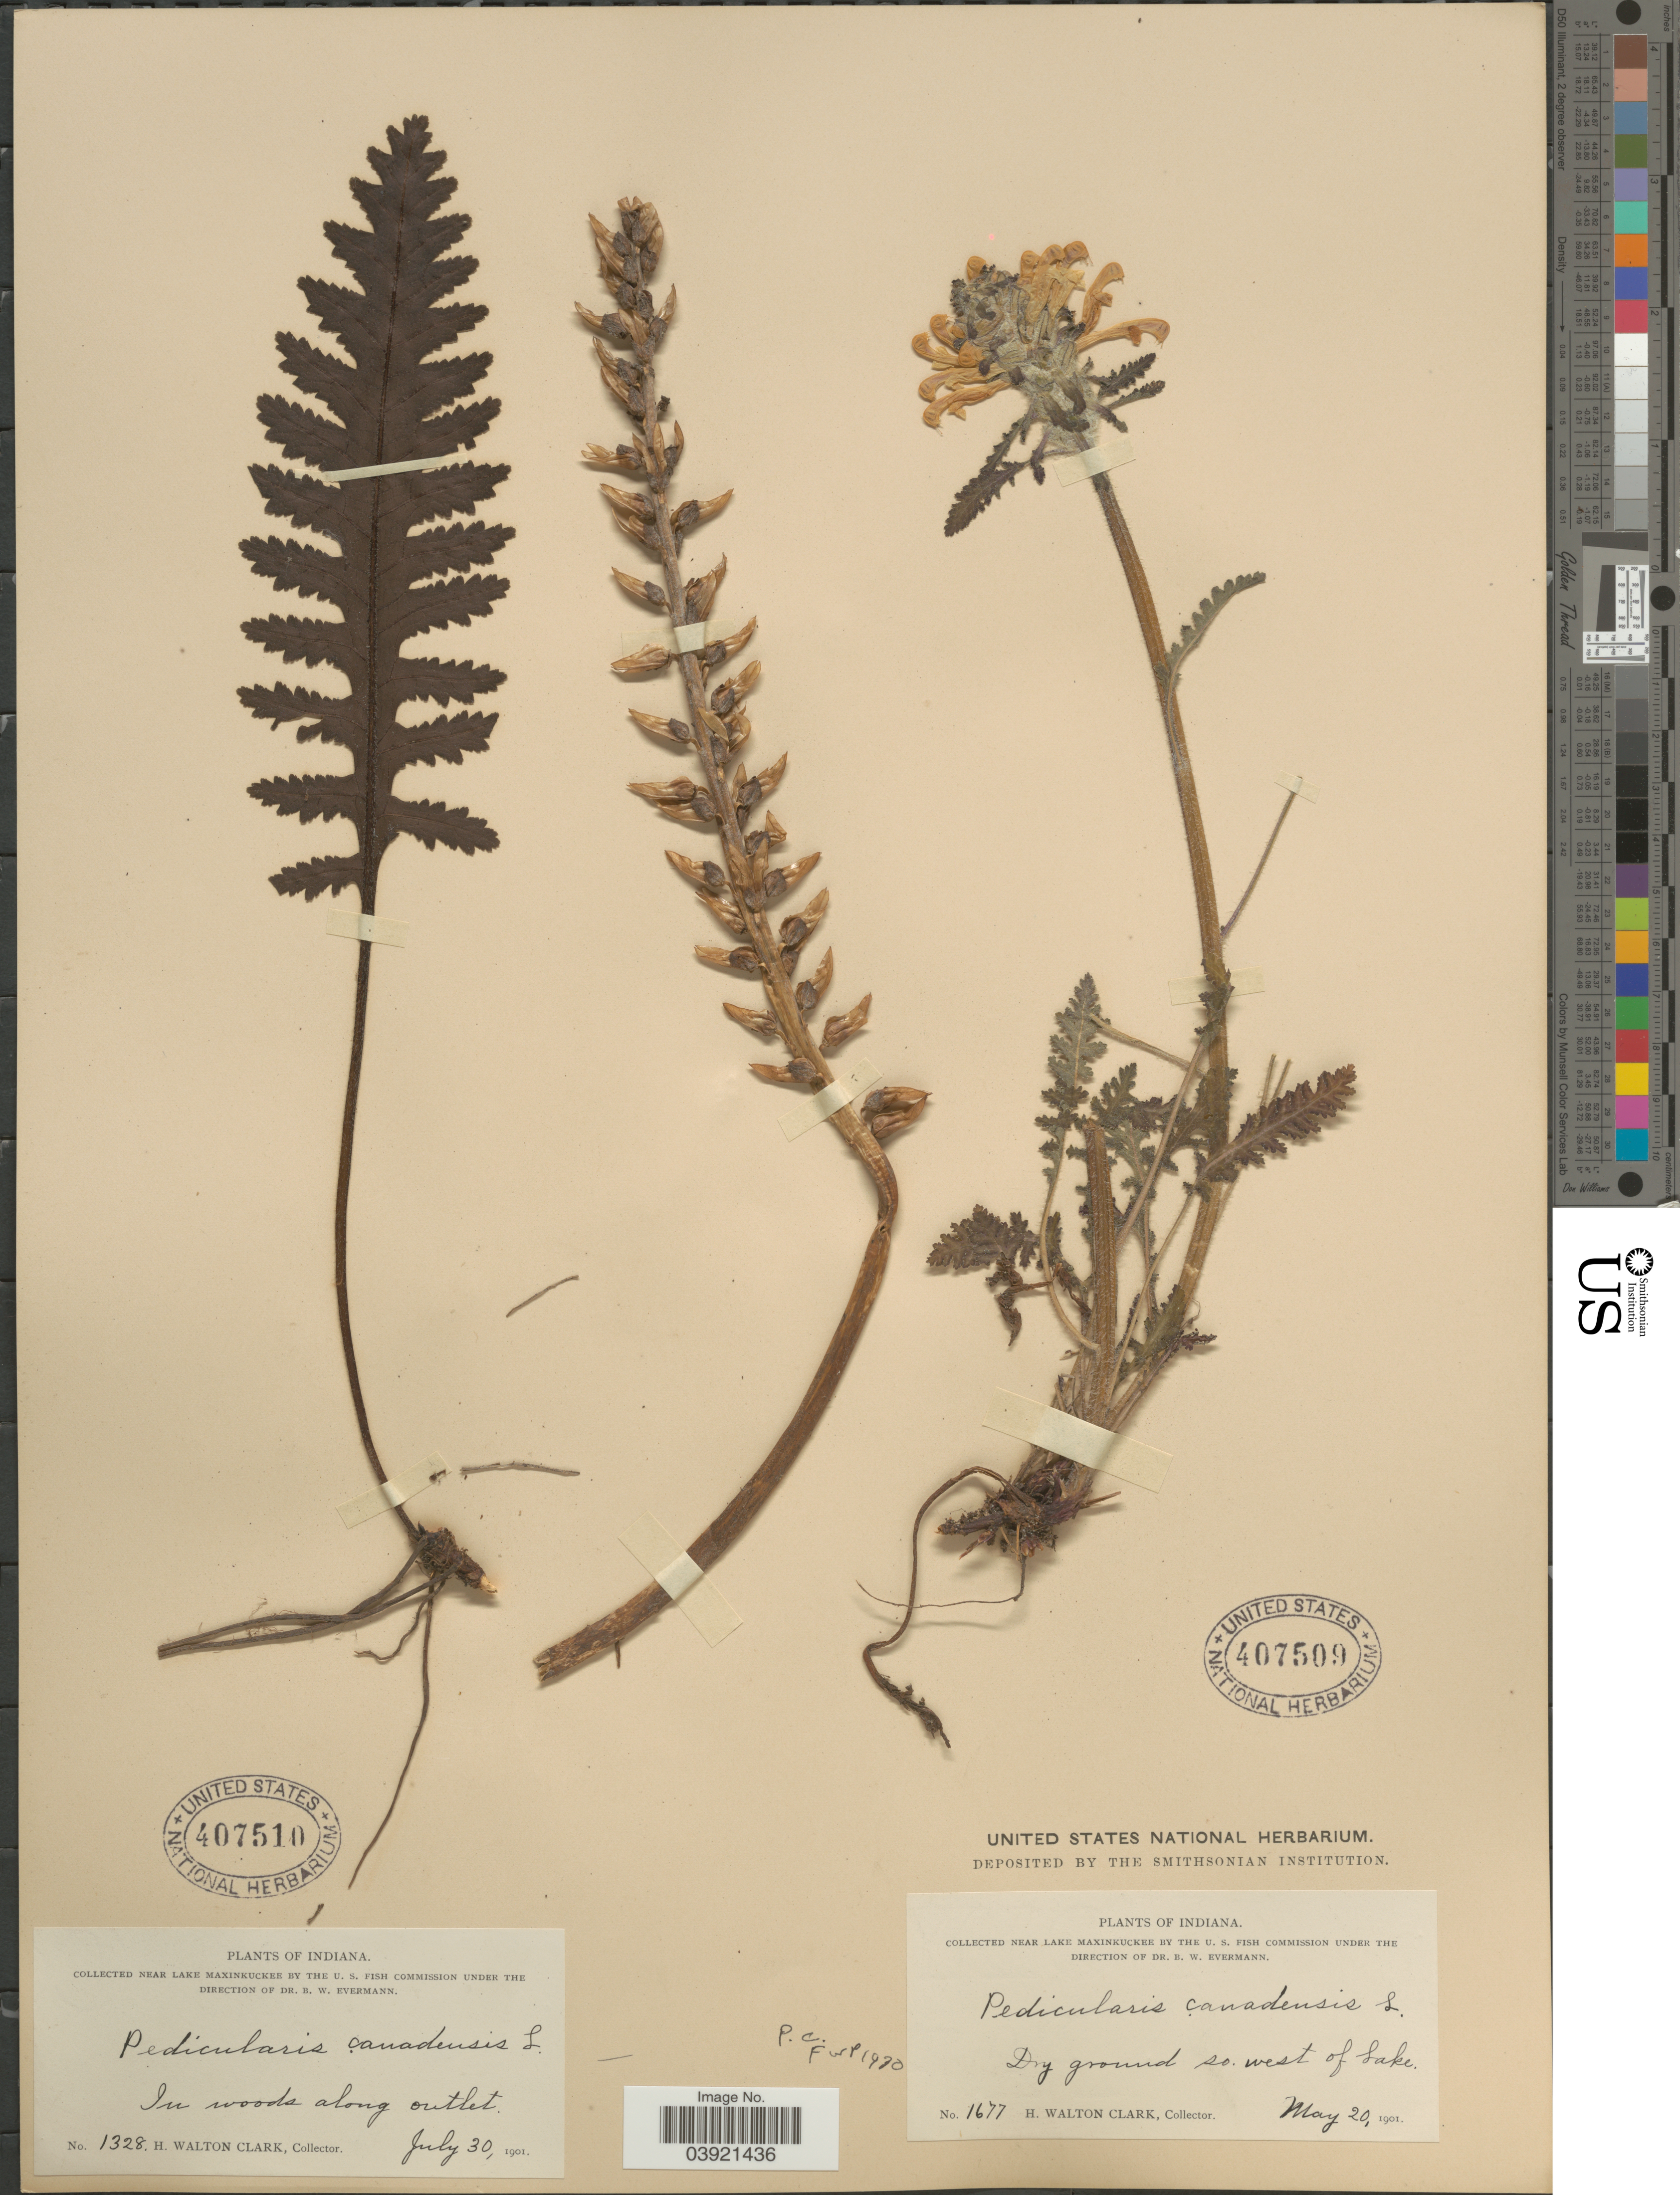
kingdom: Plantae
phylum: Tracheophyta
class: Magnoliopsida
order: Lamiales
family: Orobanchaceae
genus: Pedicularis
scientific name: Pedicularis canadensis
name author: L.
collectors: H. W. Clark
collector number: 1677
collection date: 1901-05-20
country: United States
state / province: Indiana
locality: So. west of Lake.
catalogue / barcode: US 407509-2